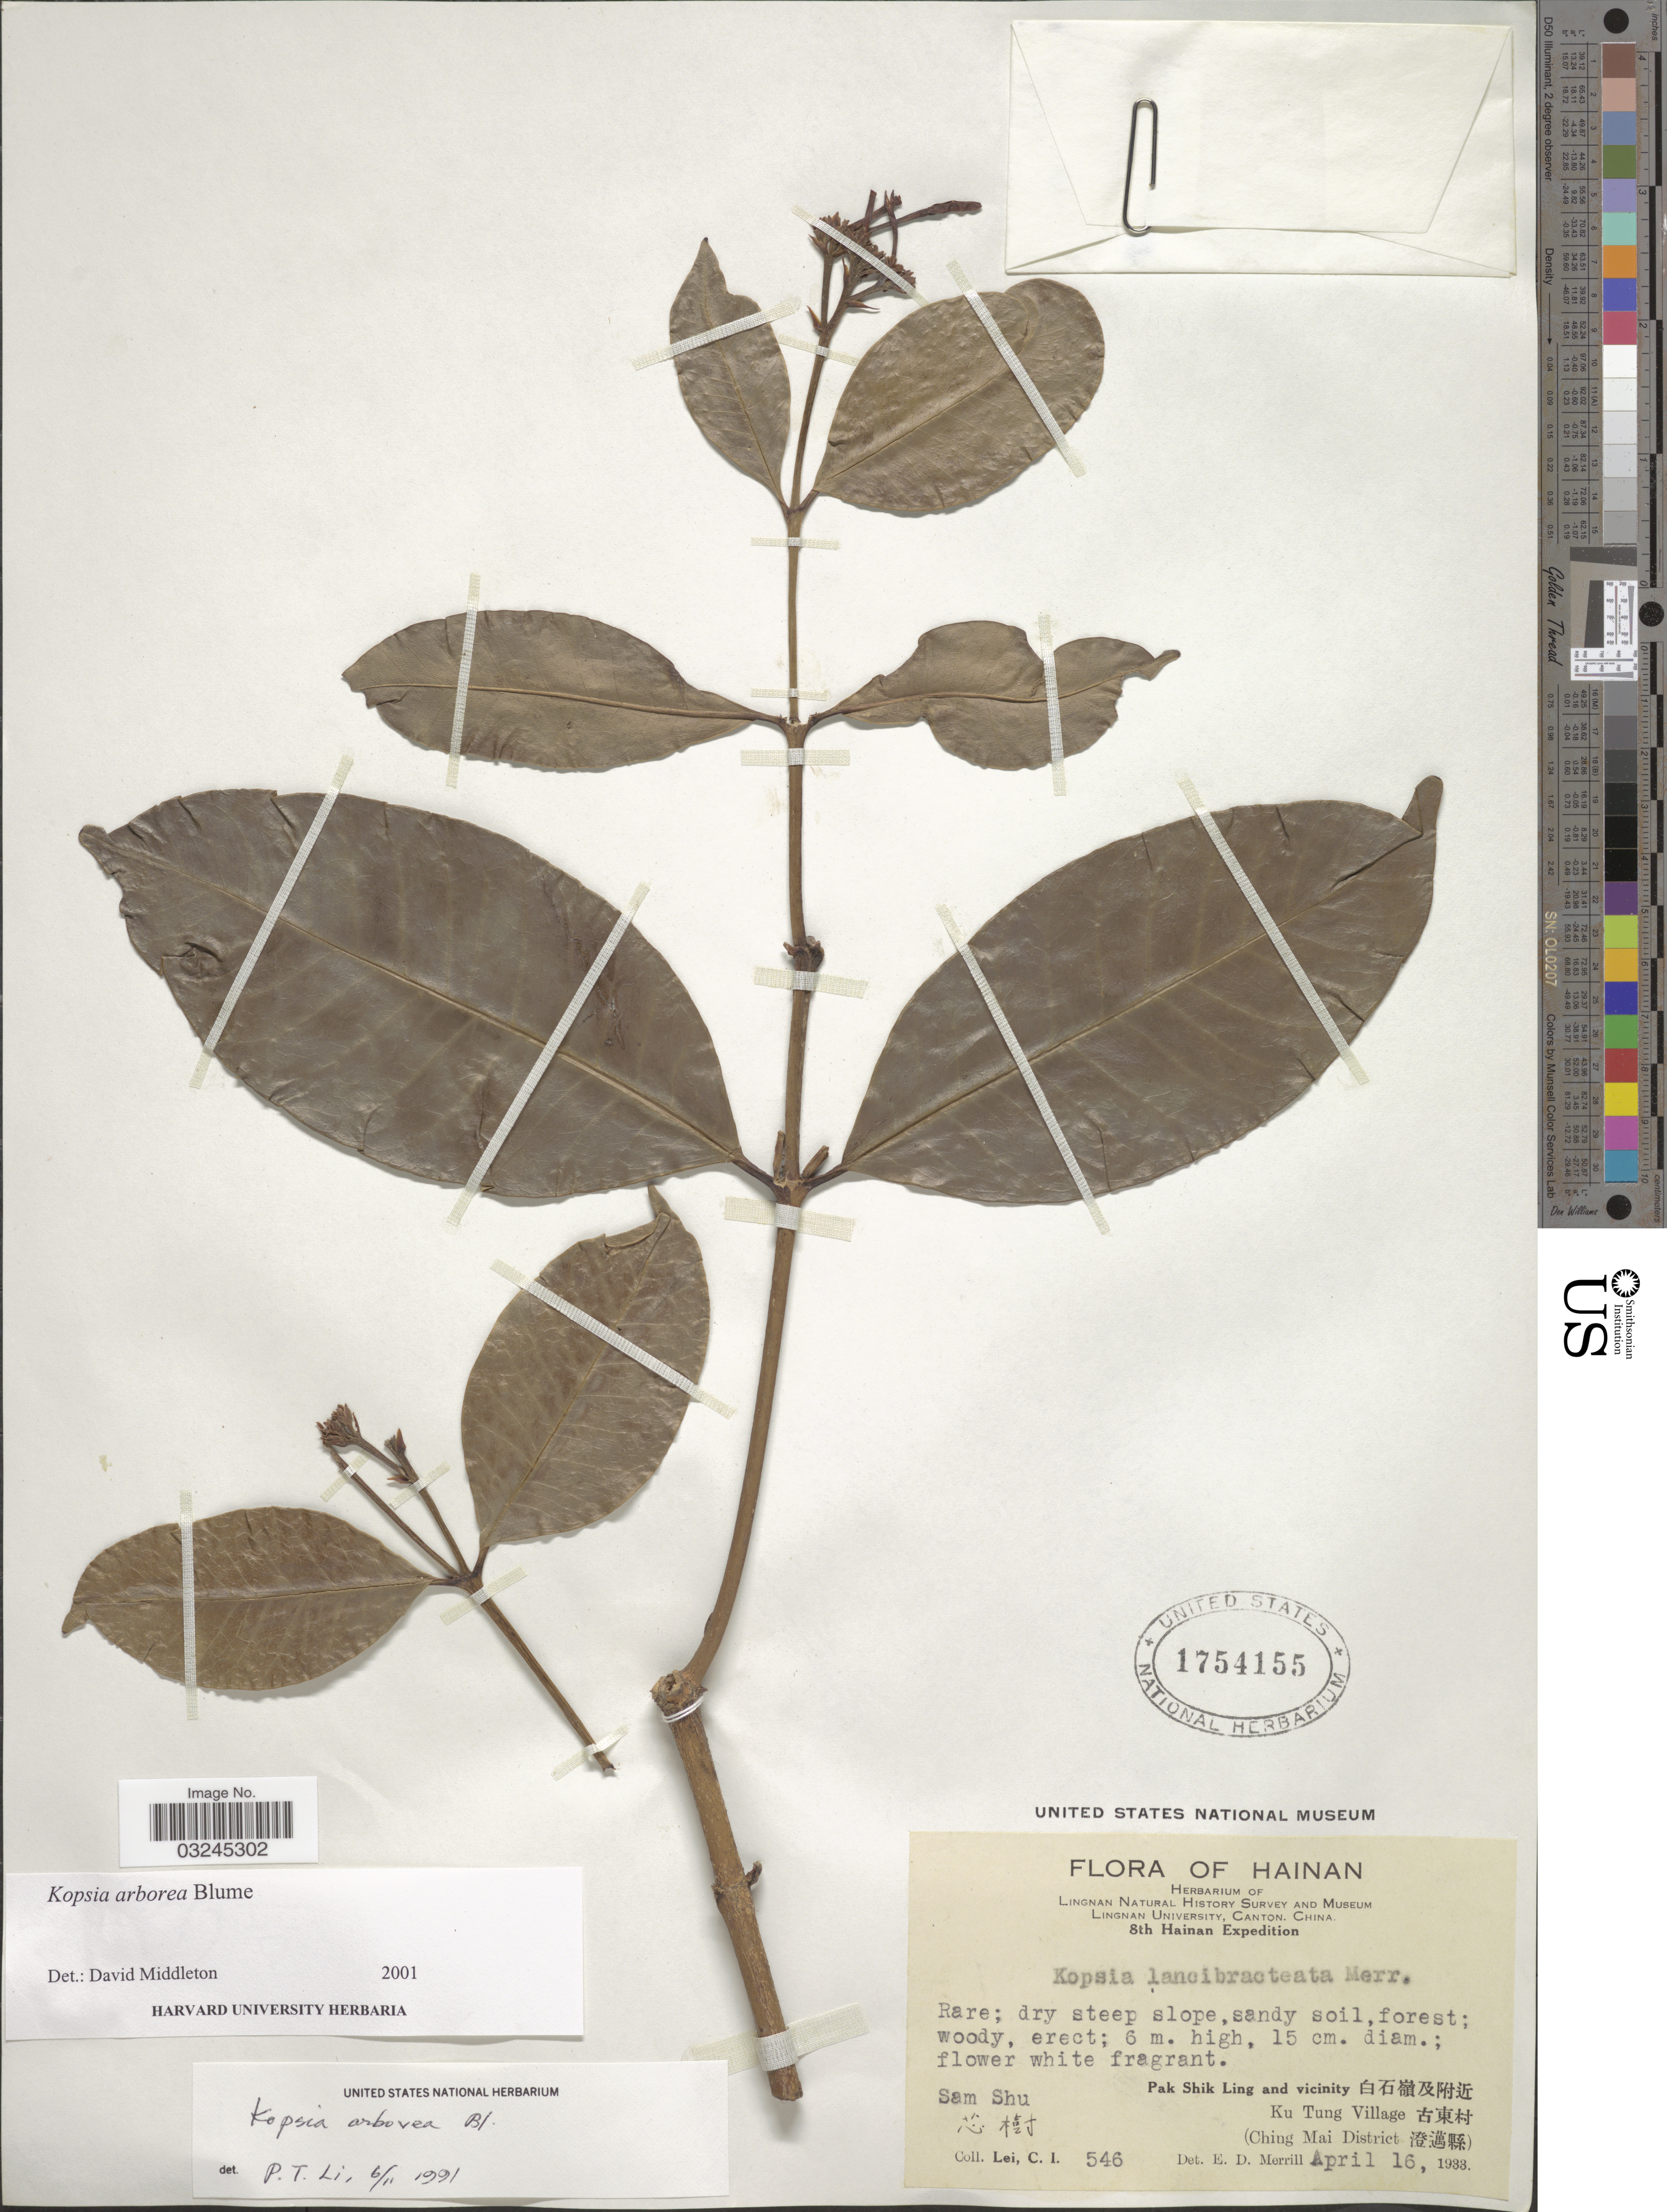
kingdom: Plantae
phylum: Tracheophyta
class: Magnoliopsida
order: Gentianales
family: Apocynaceae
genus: Kopsia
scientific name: Kopsia arborea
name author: Blume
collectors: C. I. Lei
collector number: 546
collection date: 1933-04-16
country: China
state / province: Hainan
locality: Sam Shu X. Pak Shik Ling and vicinity X. Ku Tung Village X. (Ching Mai District X).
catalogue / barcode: US 1754155